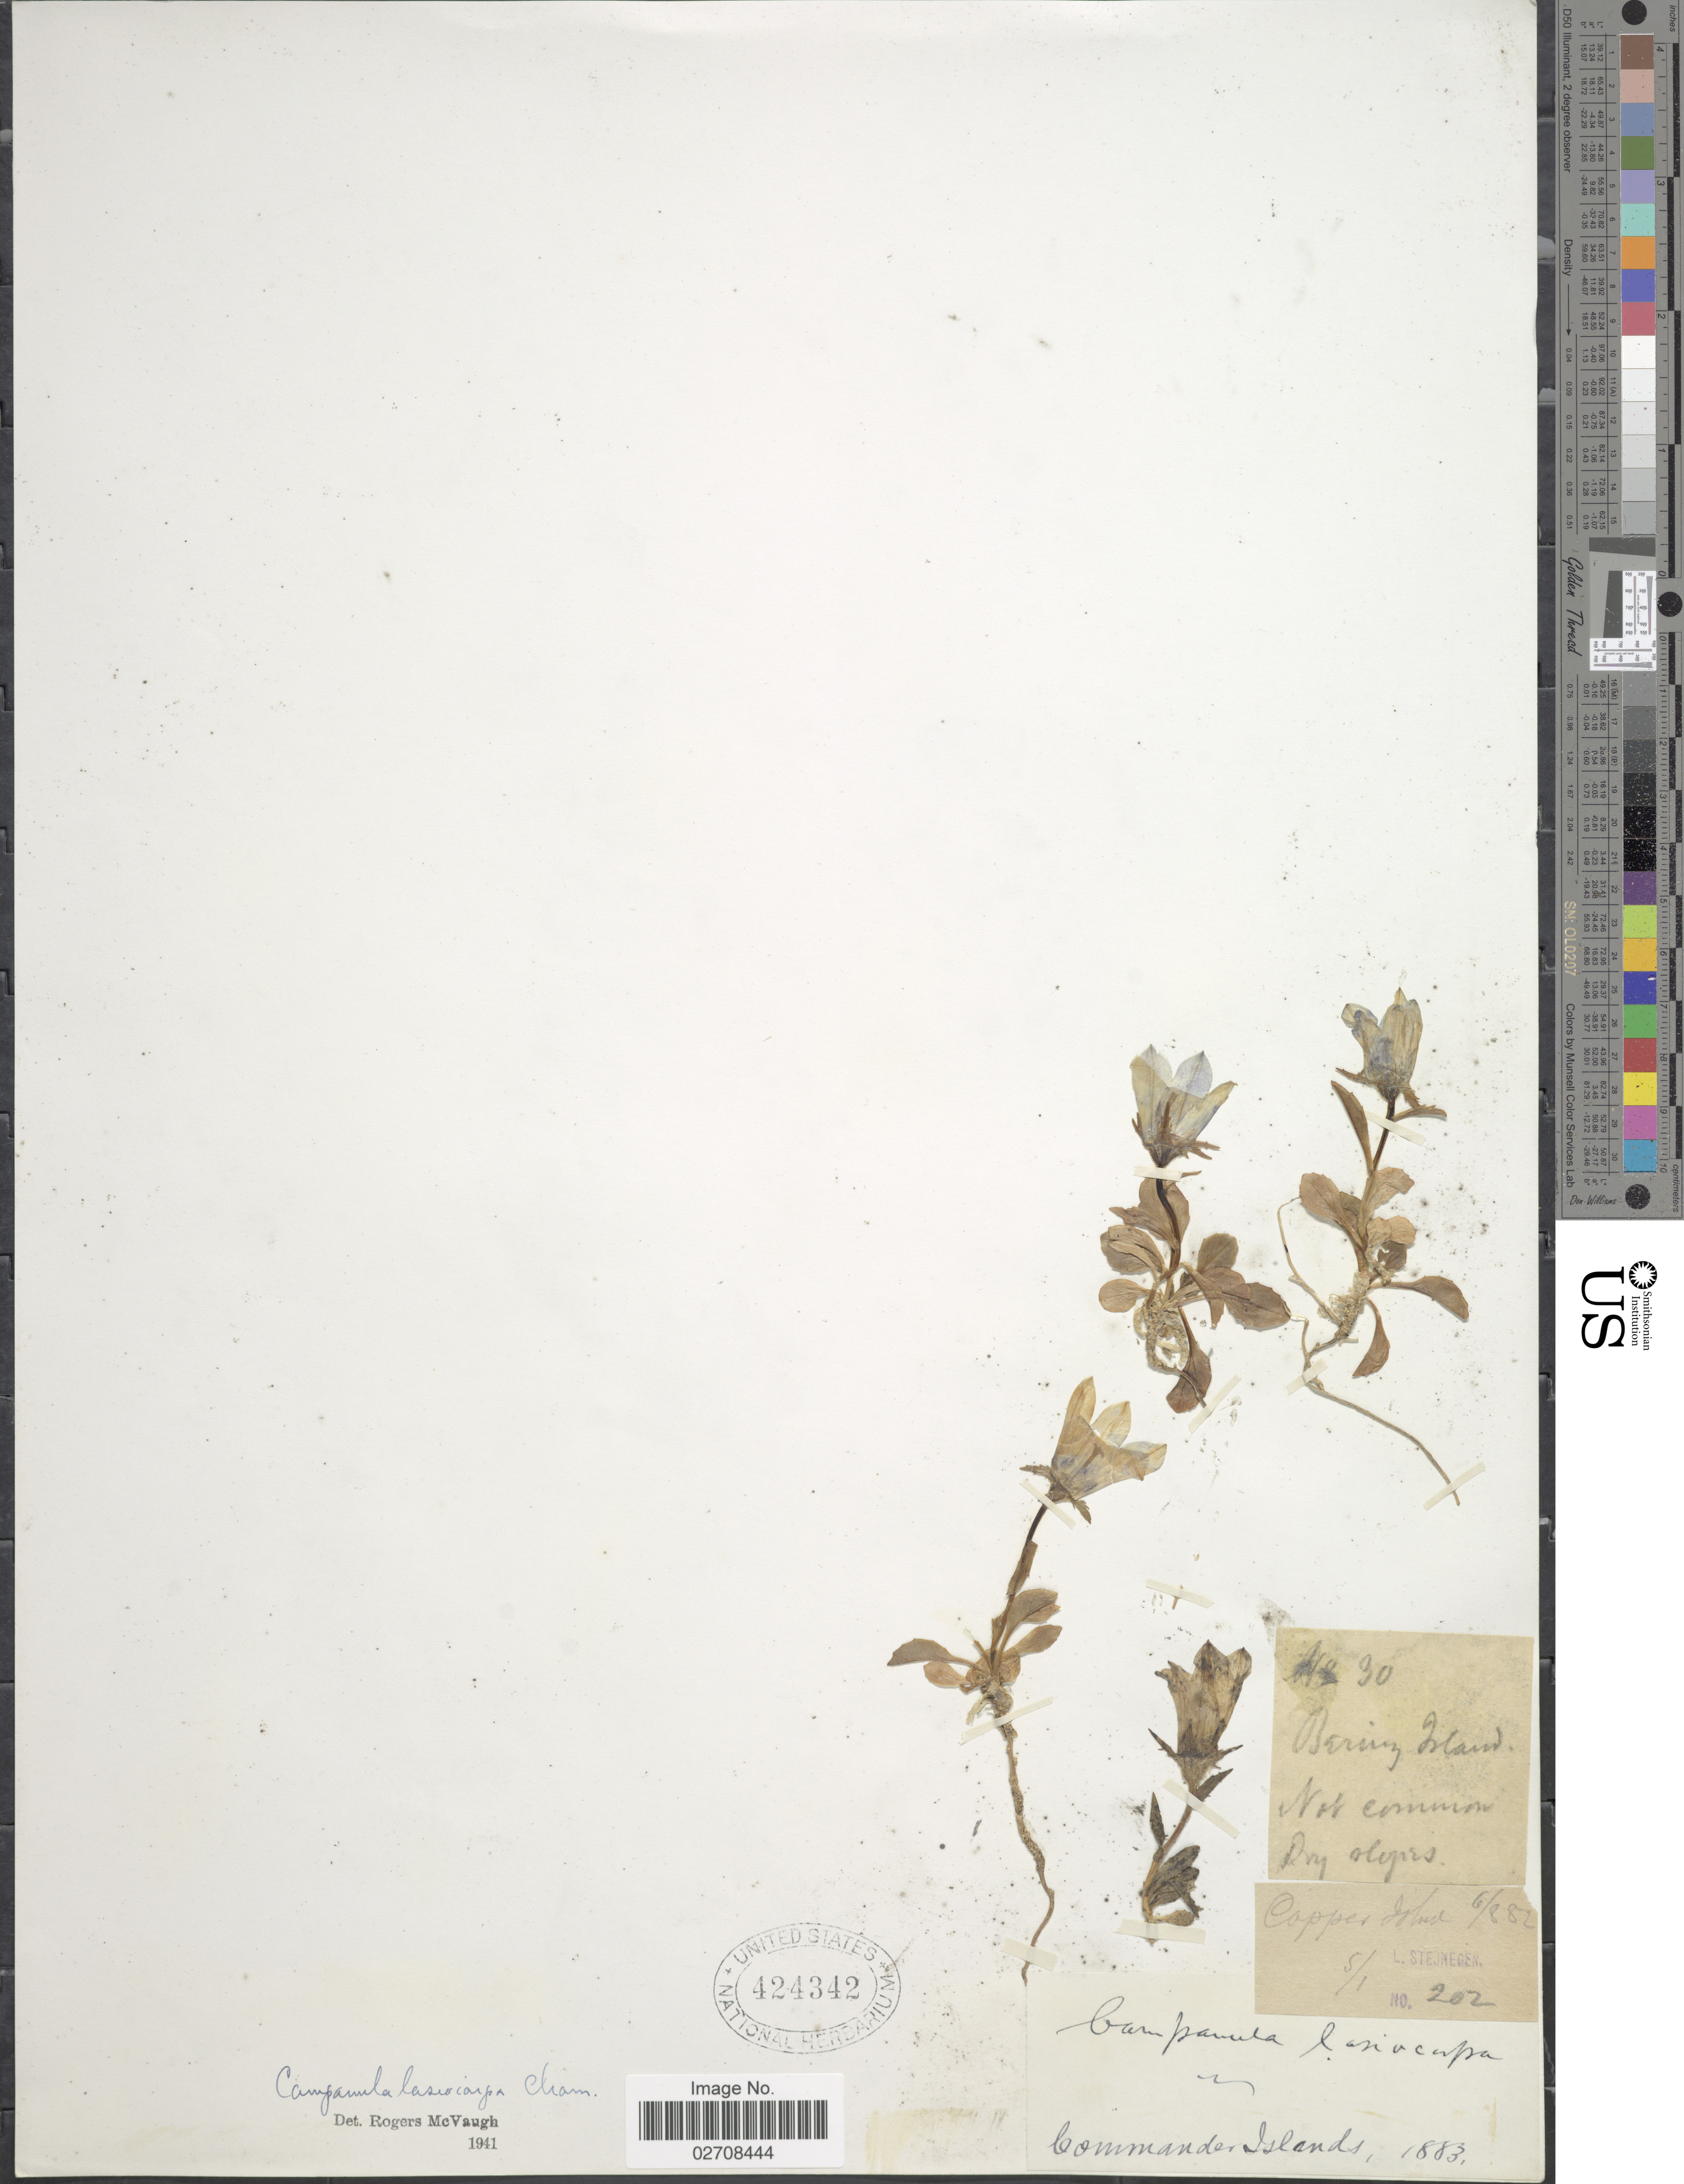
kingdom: Plantae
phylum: Tracheophyta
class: Magnoliopsida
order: Asterales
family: Campanulaceae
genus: Campanula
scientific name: Campanula lasiocarpa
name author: Cham.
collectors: L. Stejneger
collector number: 30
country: Russian Federation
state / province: Kamchatka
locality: Bering Island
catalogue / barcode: US 424342-3